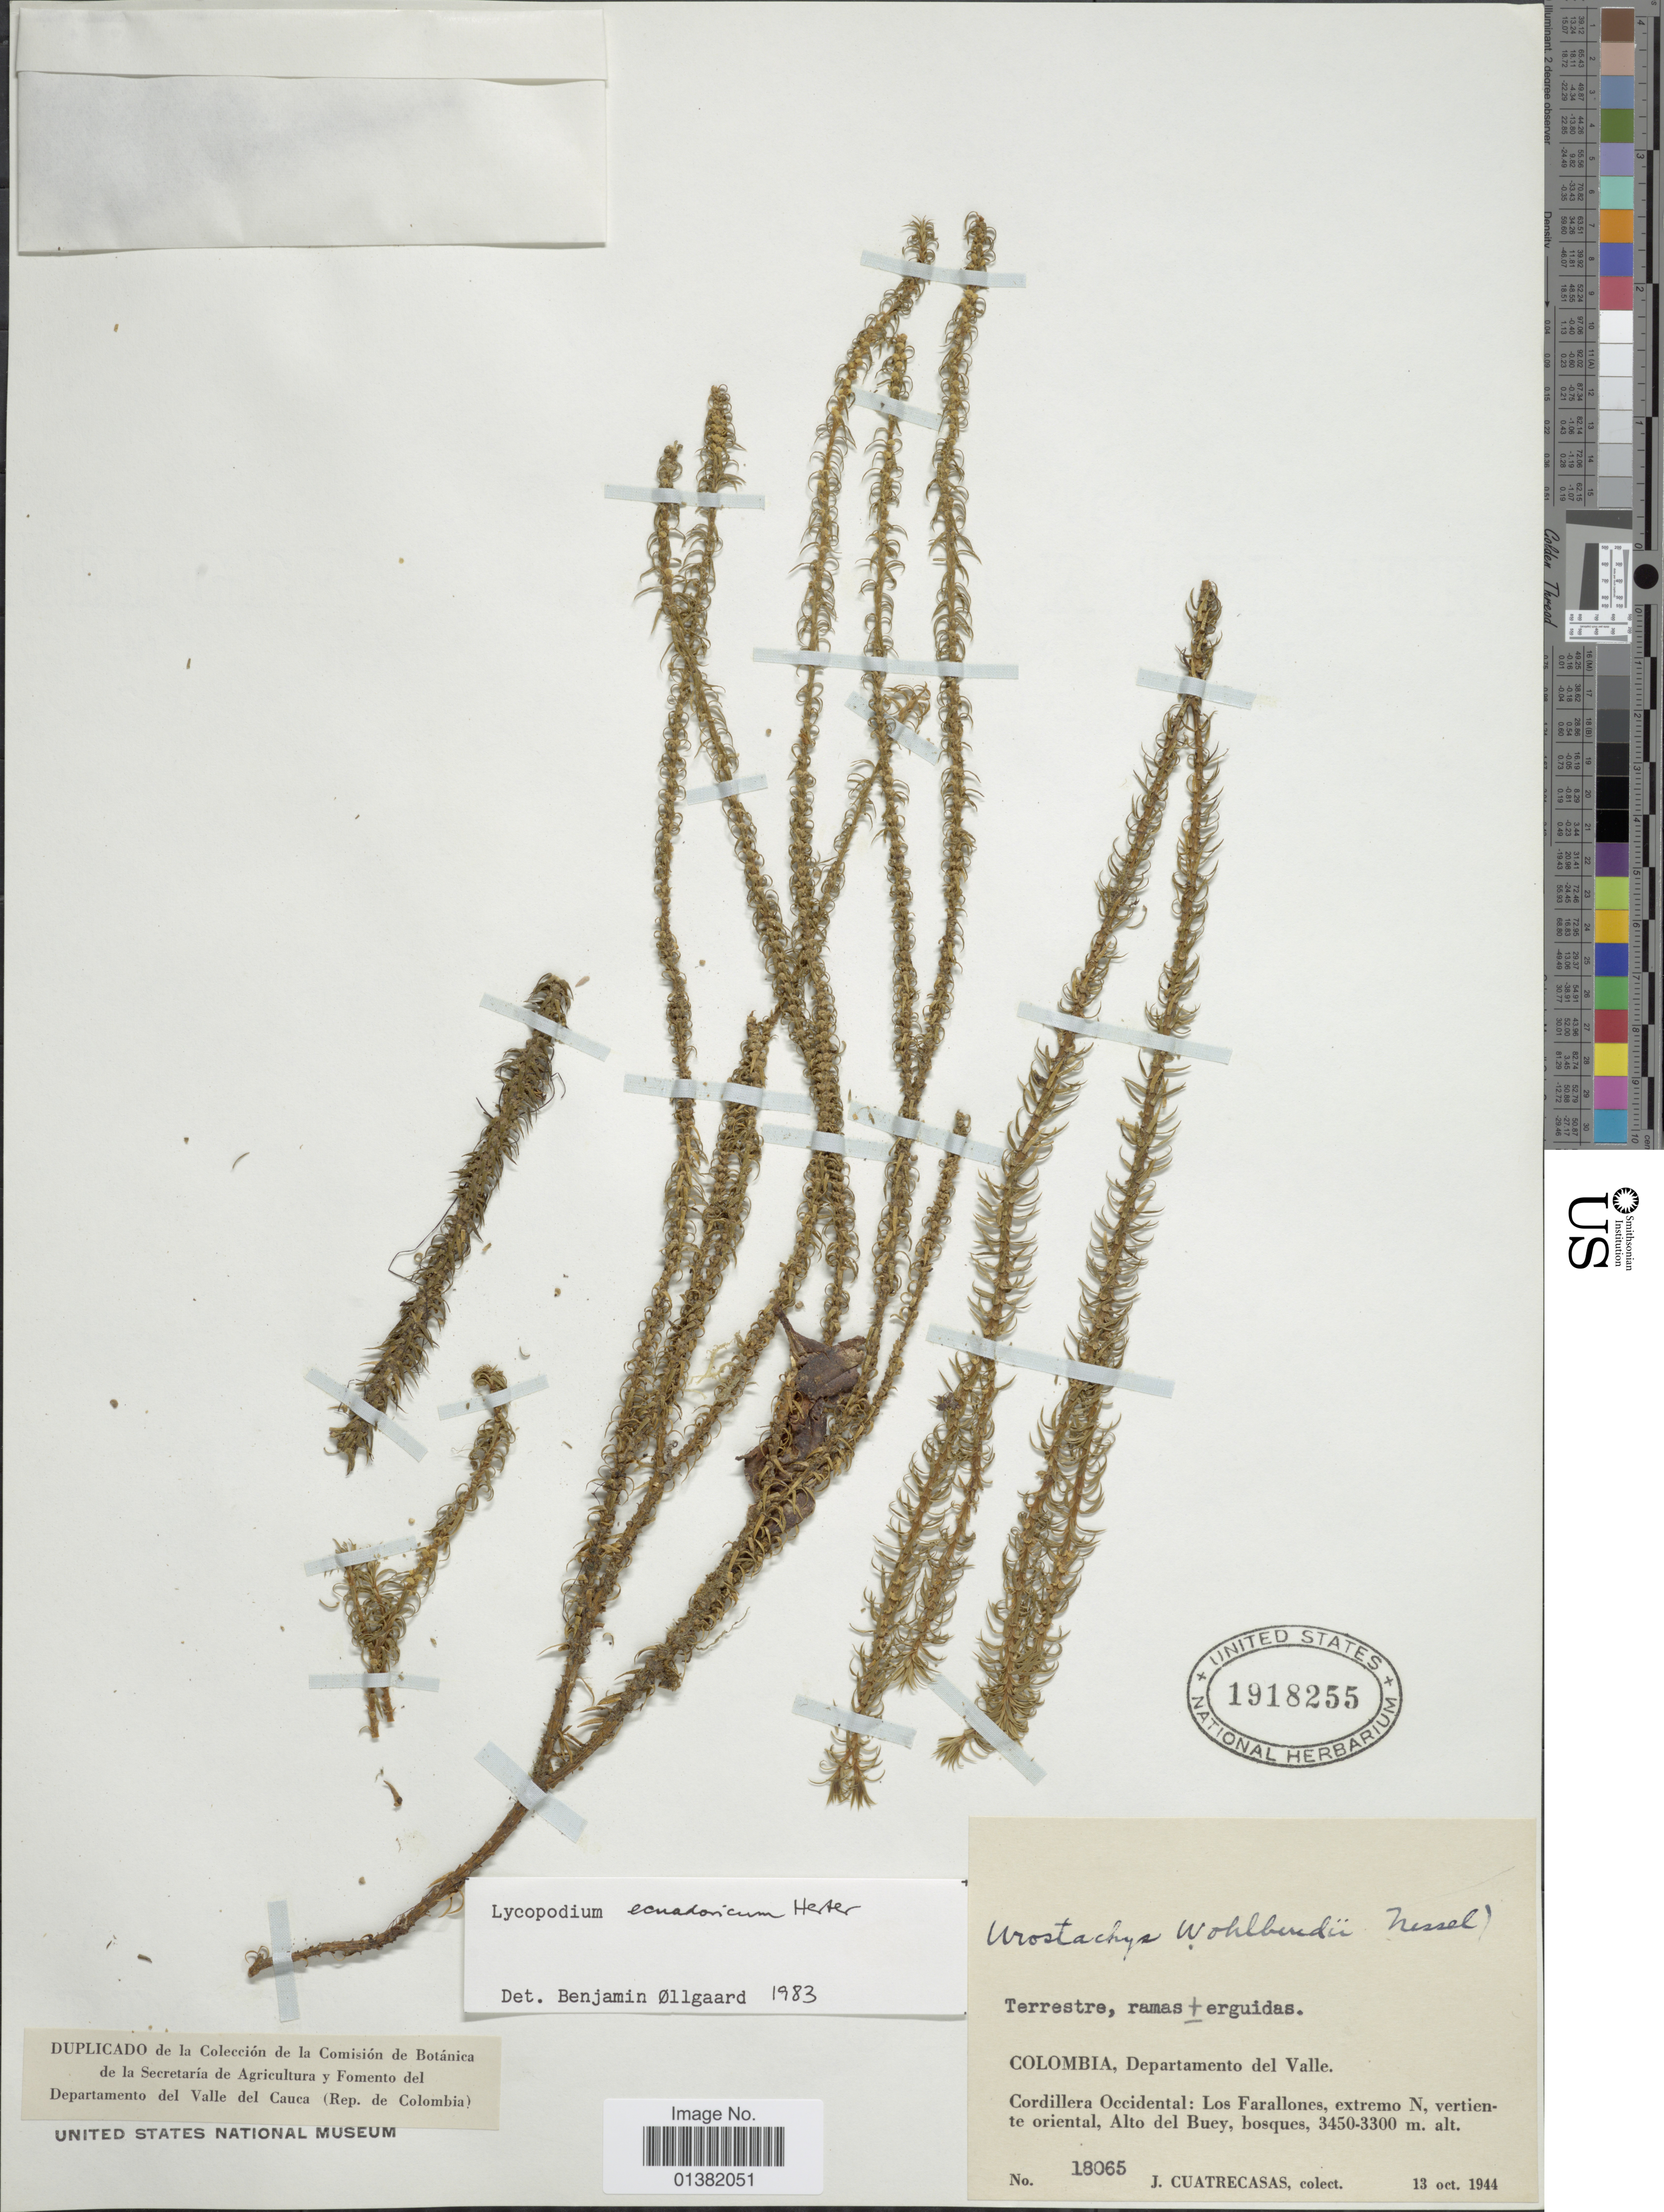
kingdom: Plantae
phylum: Tracheophyta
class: Lycopodiopsida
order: Lycopodiales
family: Lycopodiaceae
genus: Phlegmariurus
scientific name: Phlegmariurus eversus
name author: (Poir.) B. Øllg.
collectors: J. Cuatrecasas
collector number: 18065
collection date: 1944-10-13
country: Colombia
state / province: Valle del Cauca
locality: Cordillera Occidental: Los Farallones, extremo N, vertiente oriental, Alto del Buey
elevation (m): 3300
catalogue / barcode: US 1918255